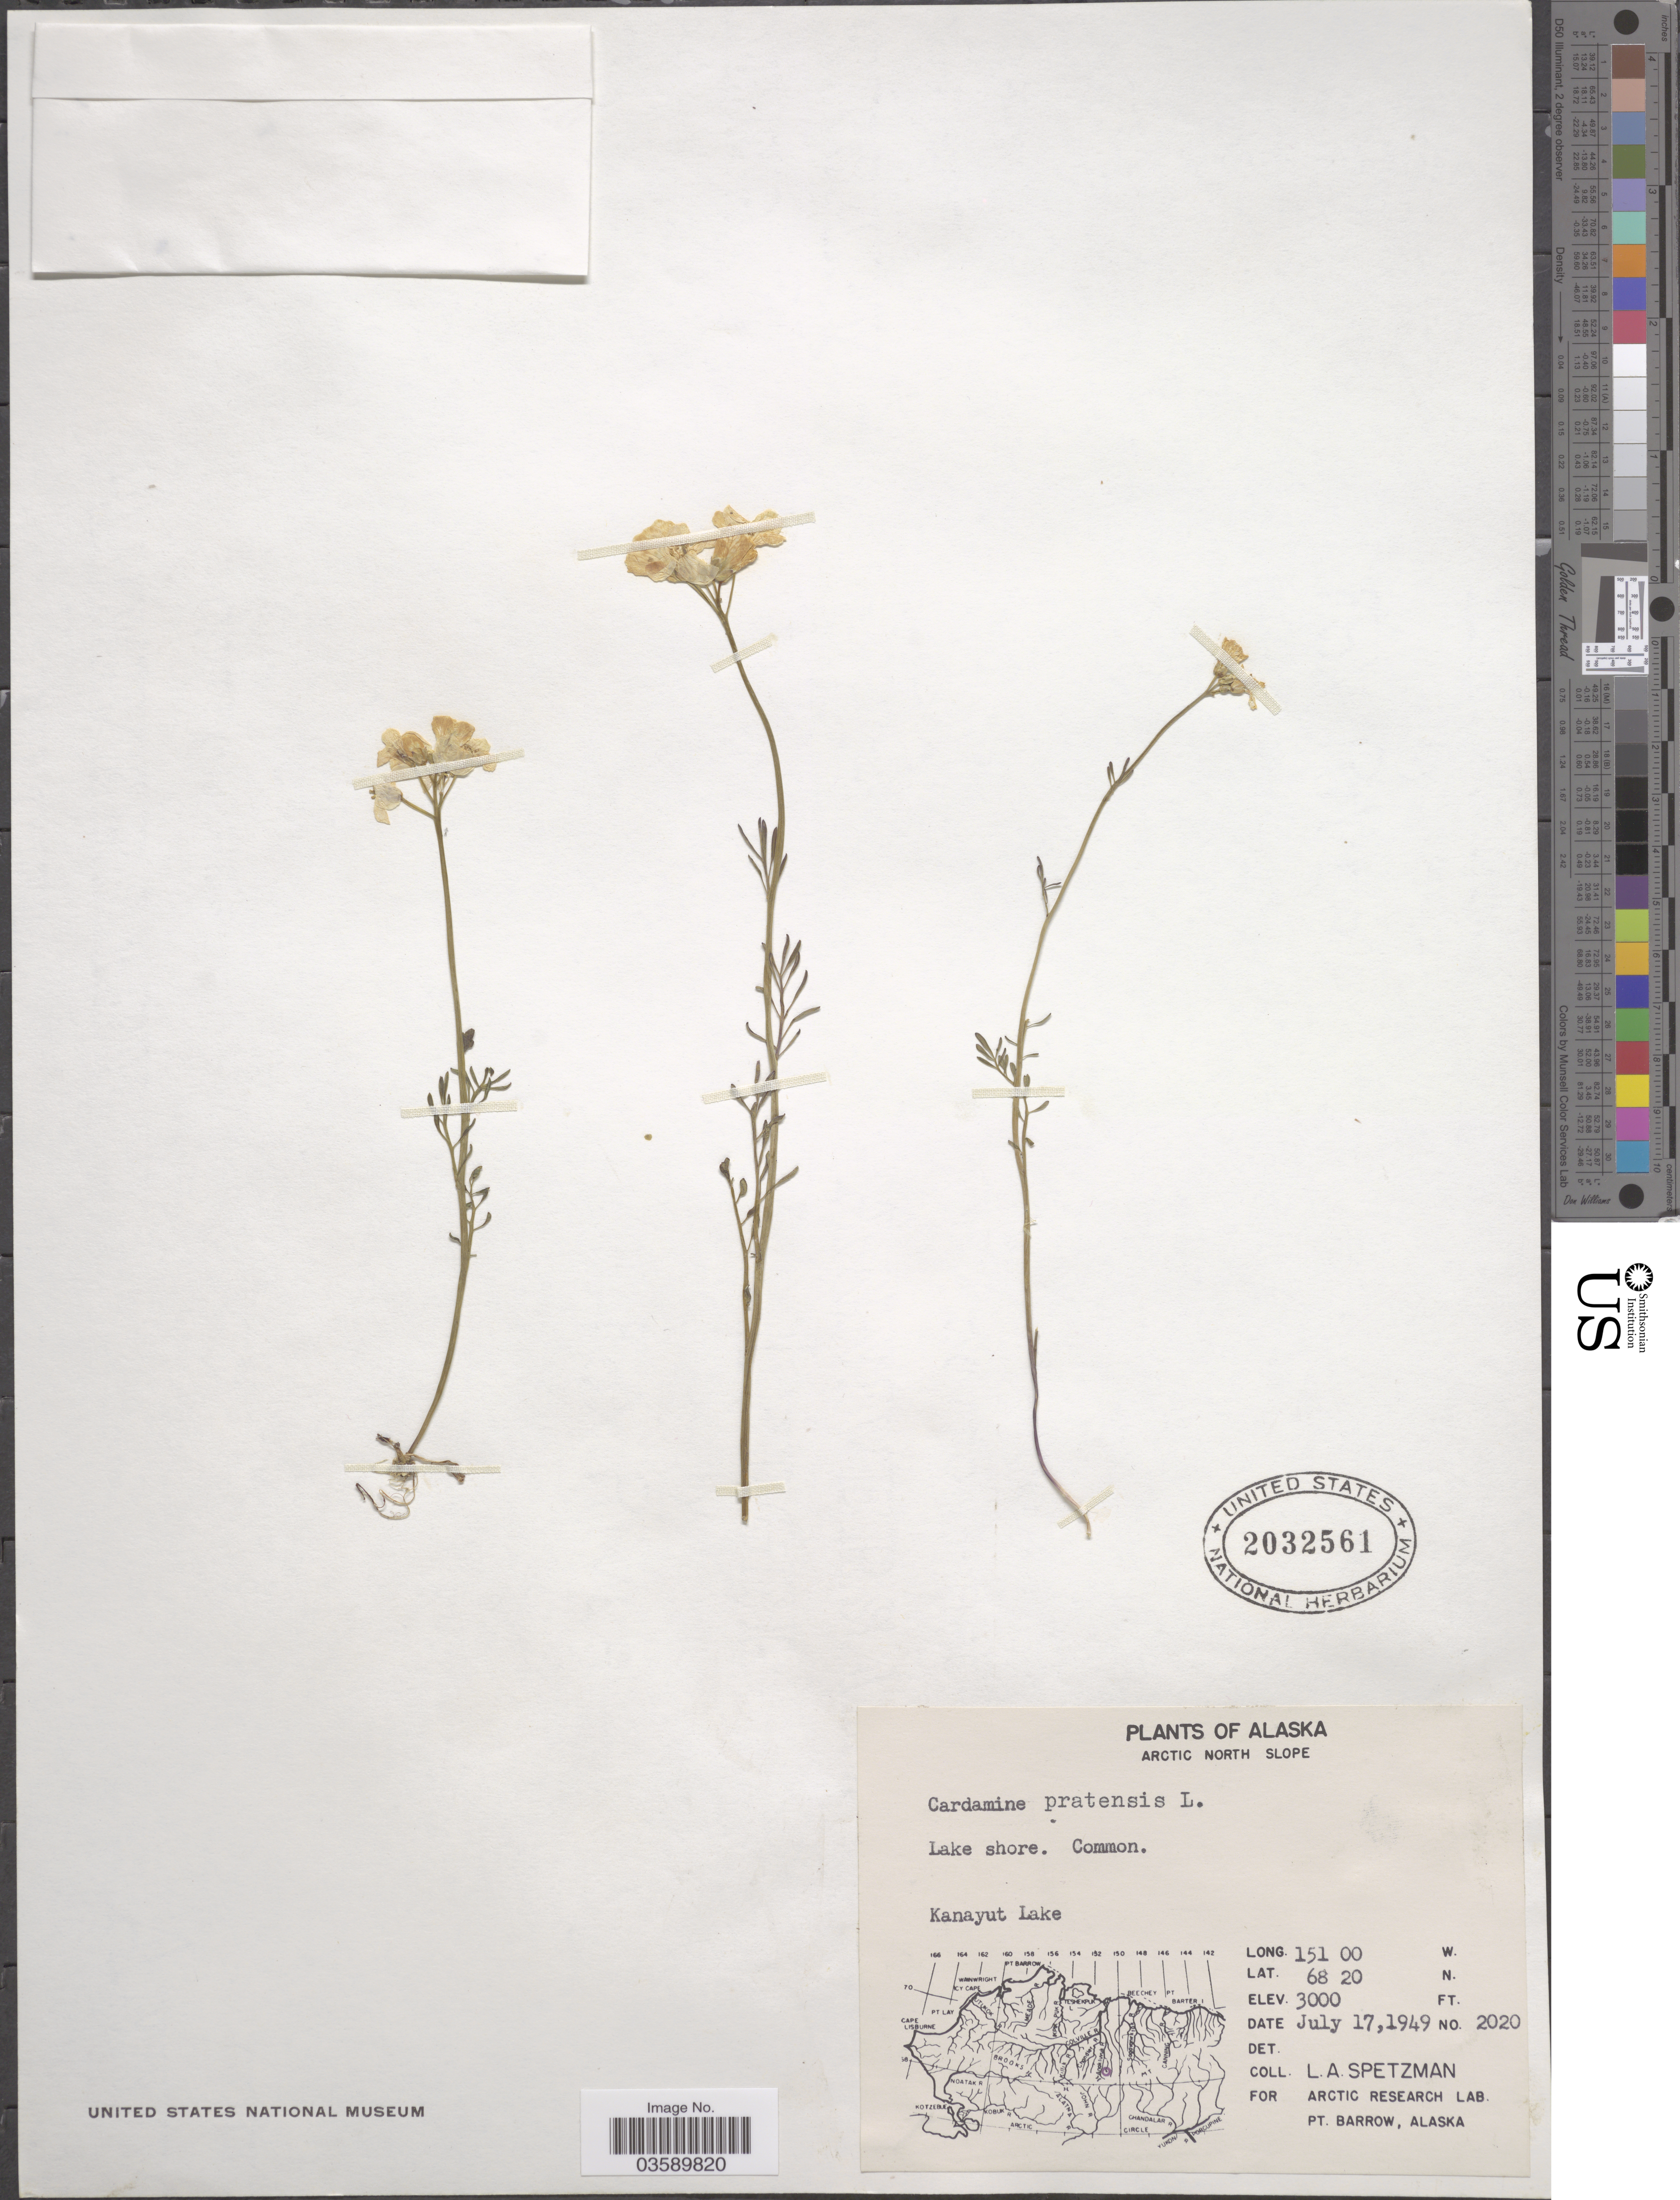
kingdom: Plantae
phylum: Tracheophyta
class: Magnoliopsida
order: Brassicales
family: Brassicaceae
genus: Cardamine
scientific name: Cardamine pratensis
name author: L.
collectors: L. Spetzman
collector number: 2020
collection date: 1949-07-17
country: United States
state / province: Alaska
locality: Arctic North Slope. Kanayut Lake.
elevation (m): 914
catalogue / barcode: US 2032561